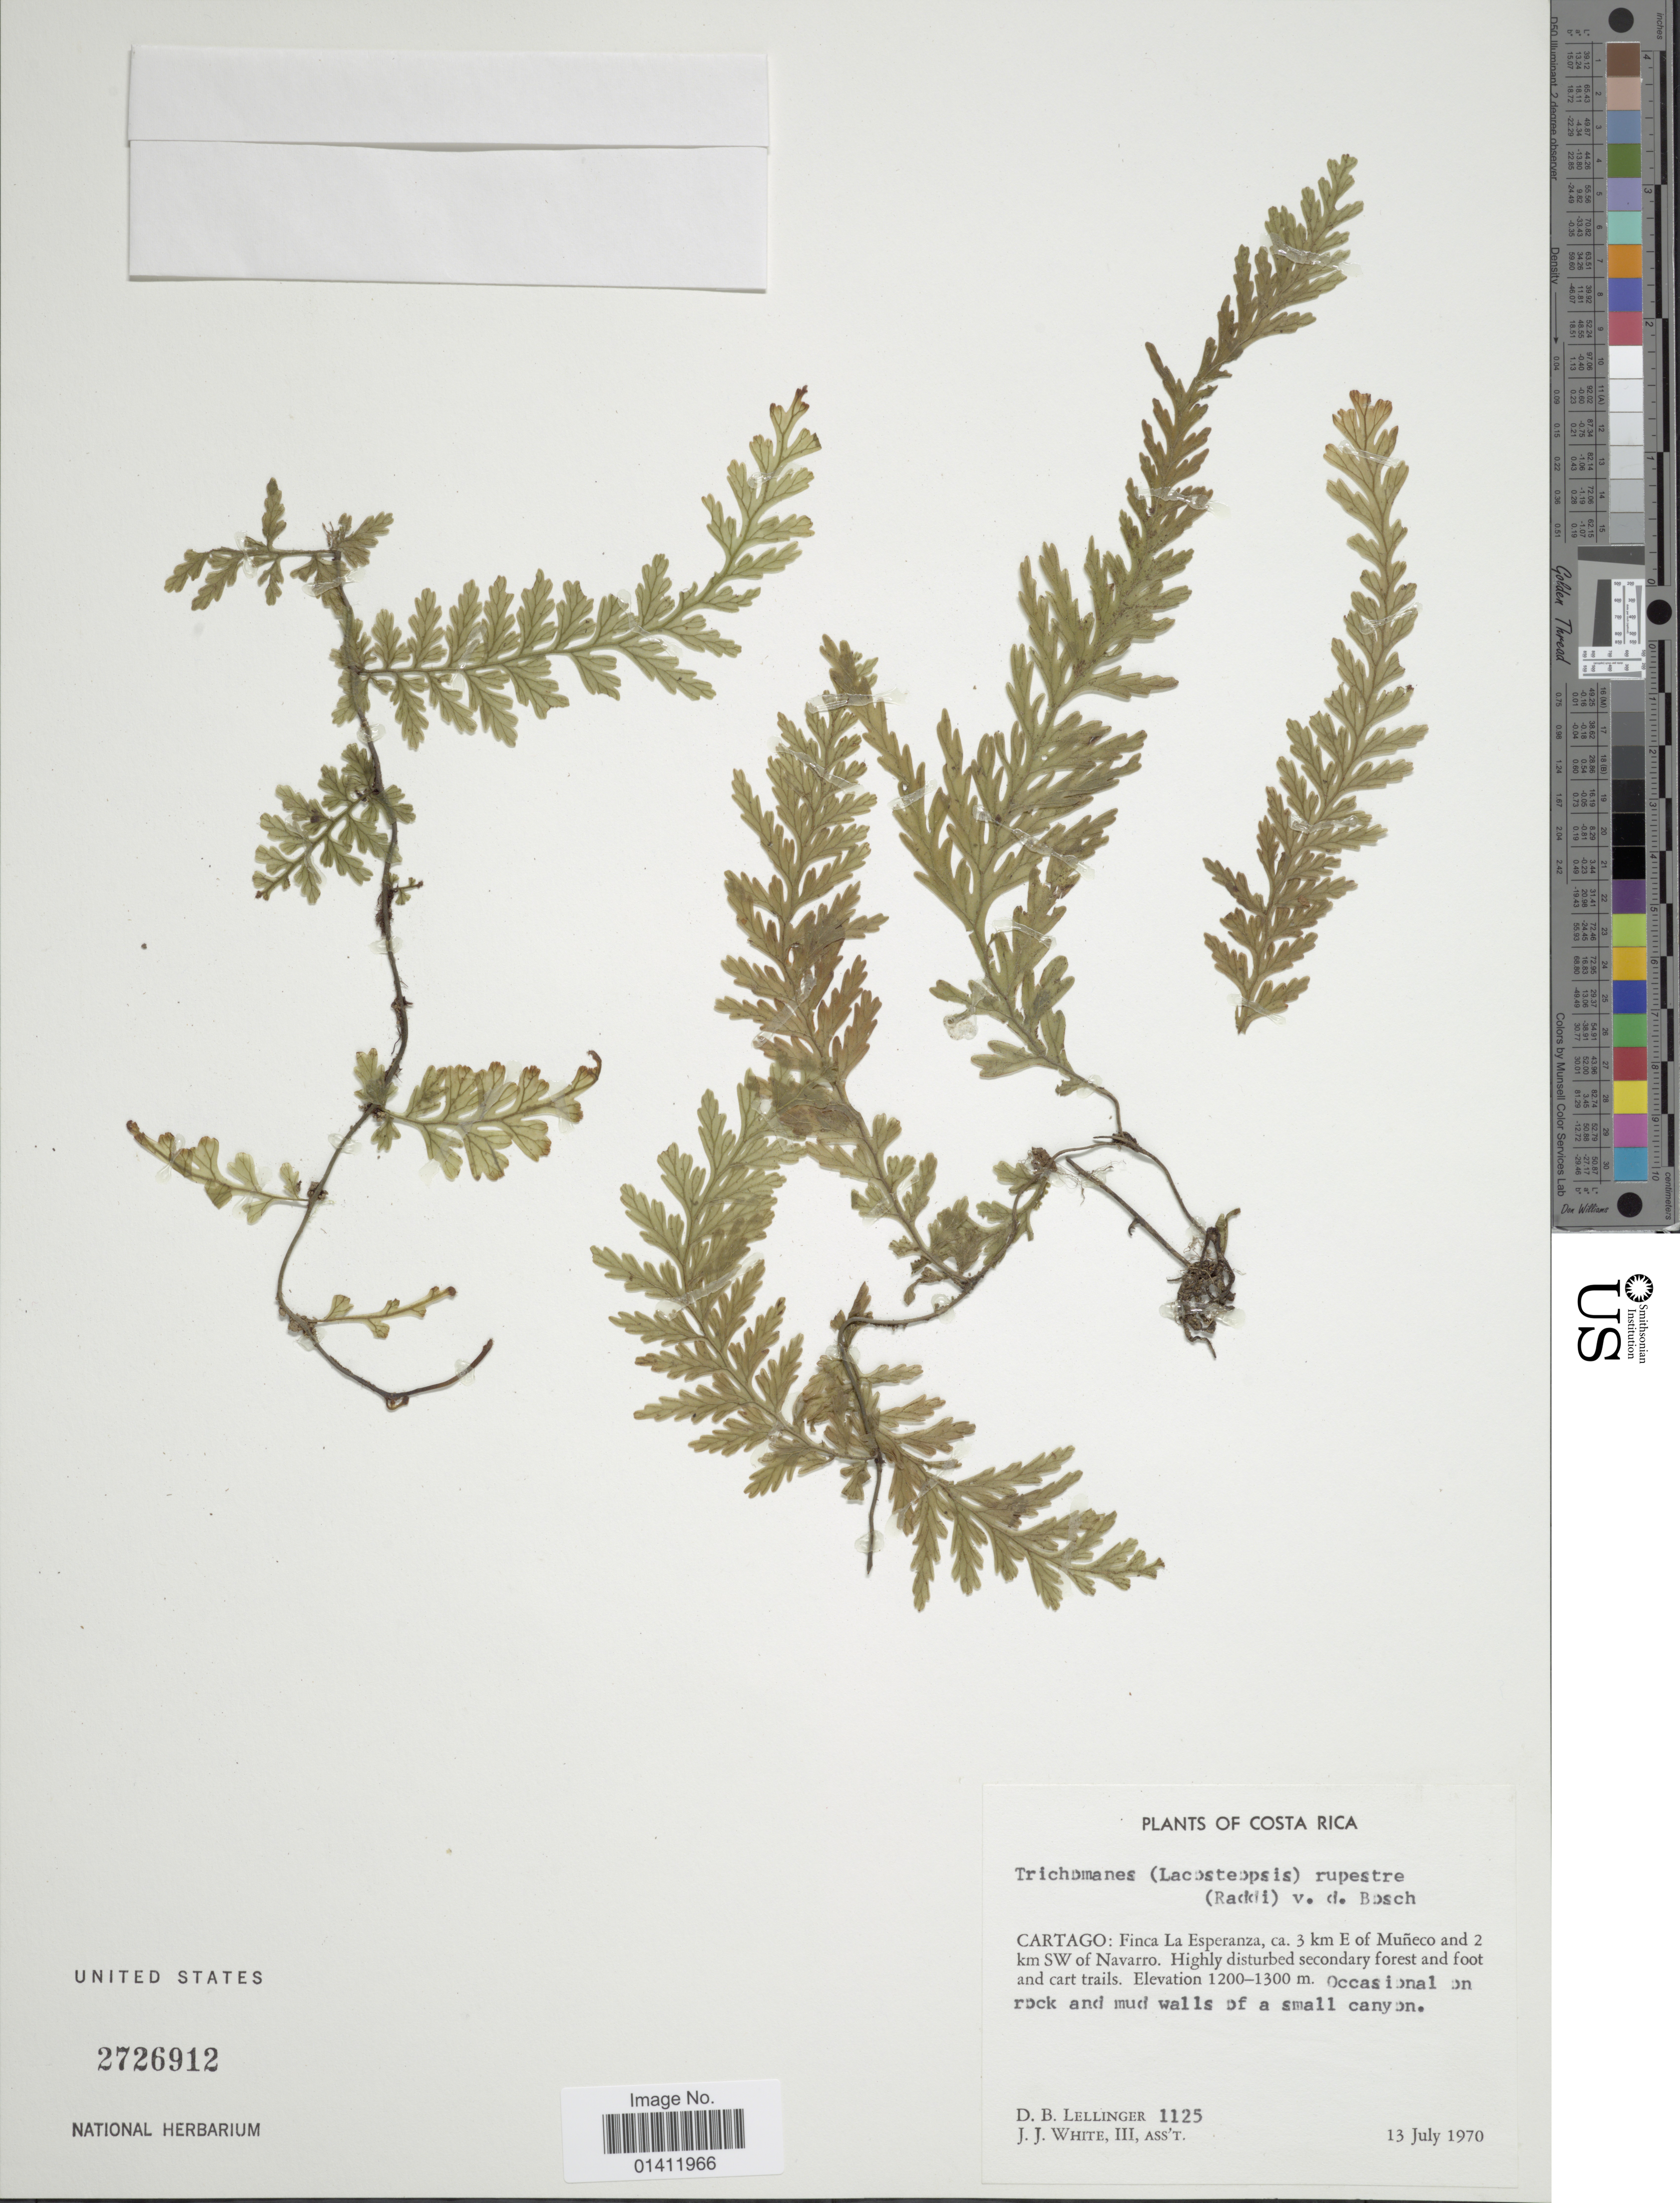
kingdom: Plantae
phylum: Tracheophyta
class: Polypodiopsida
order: Hymenophyllales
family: Hymenophyllaceae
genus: Vandenboschia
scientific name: Vandenboschia rupestris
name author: (Raddi) Ebihara & K. Iwats.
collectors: D. B. Lellinger & J. J. White III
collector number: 1125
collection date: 1970-07-13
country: Costa Rica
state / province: Cartago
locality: Finca La Esperanza, ca. 3 km E of Muneco and 2 km SW of Navarro.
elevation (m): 1200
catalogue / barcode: US 2726912